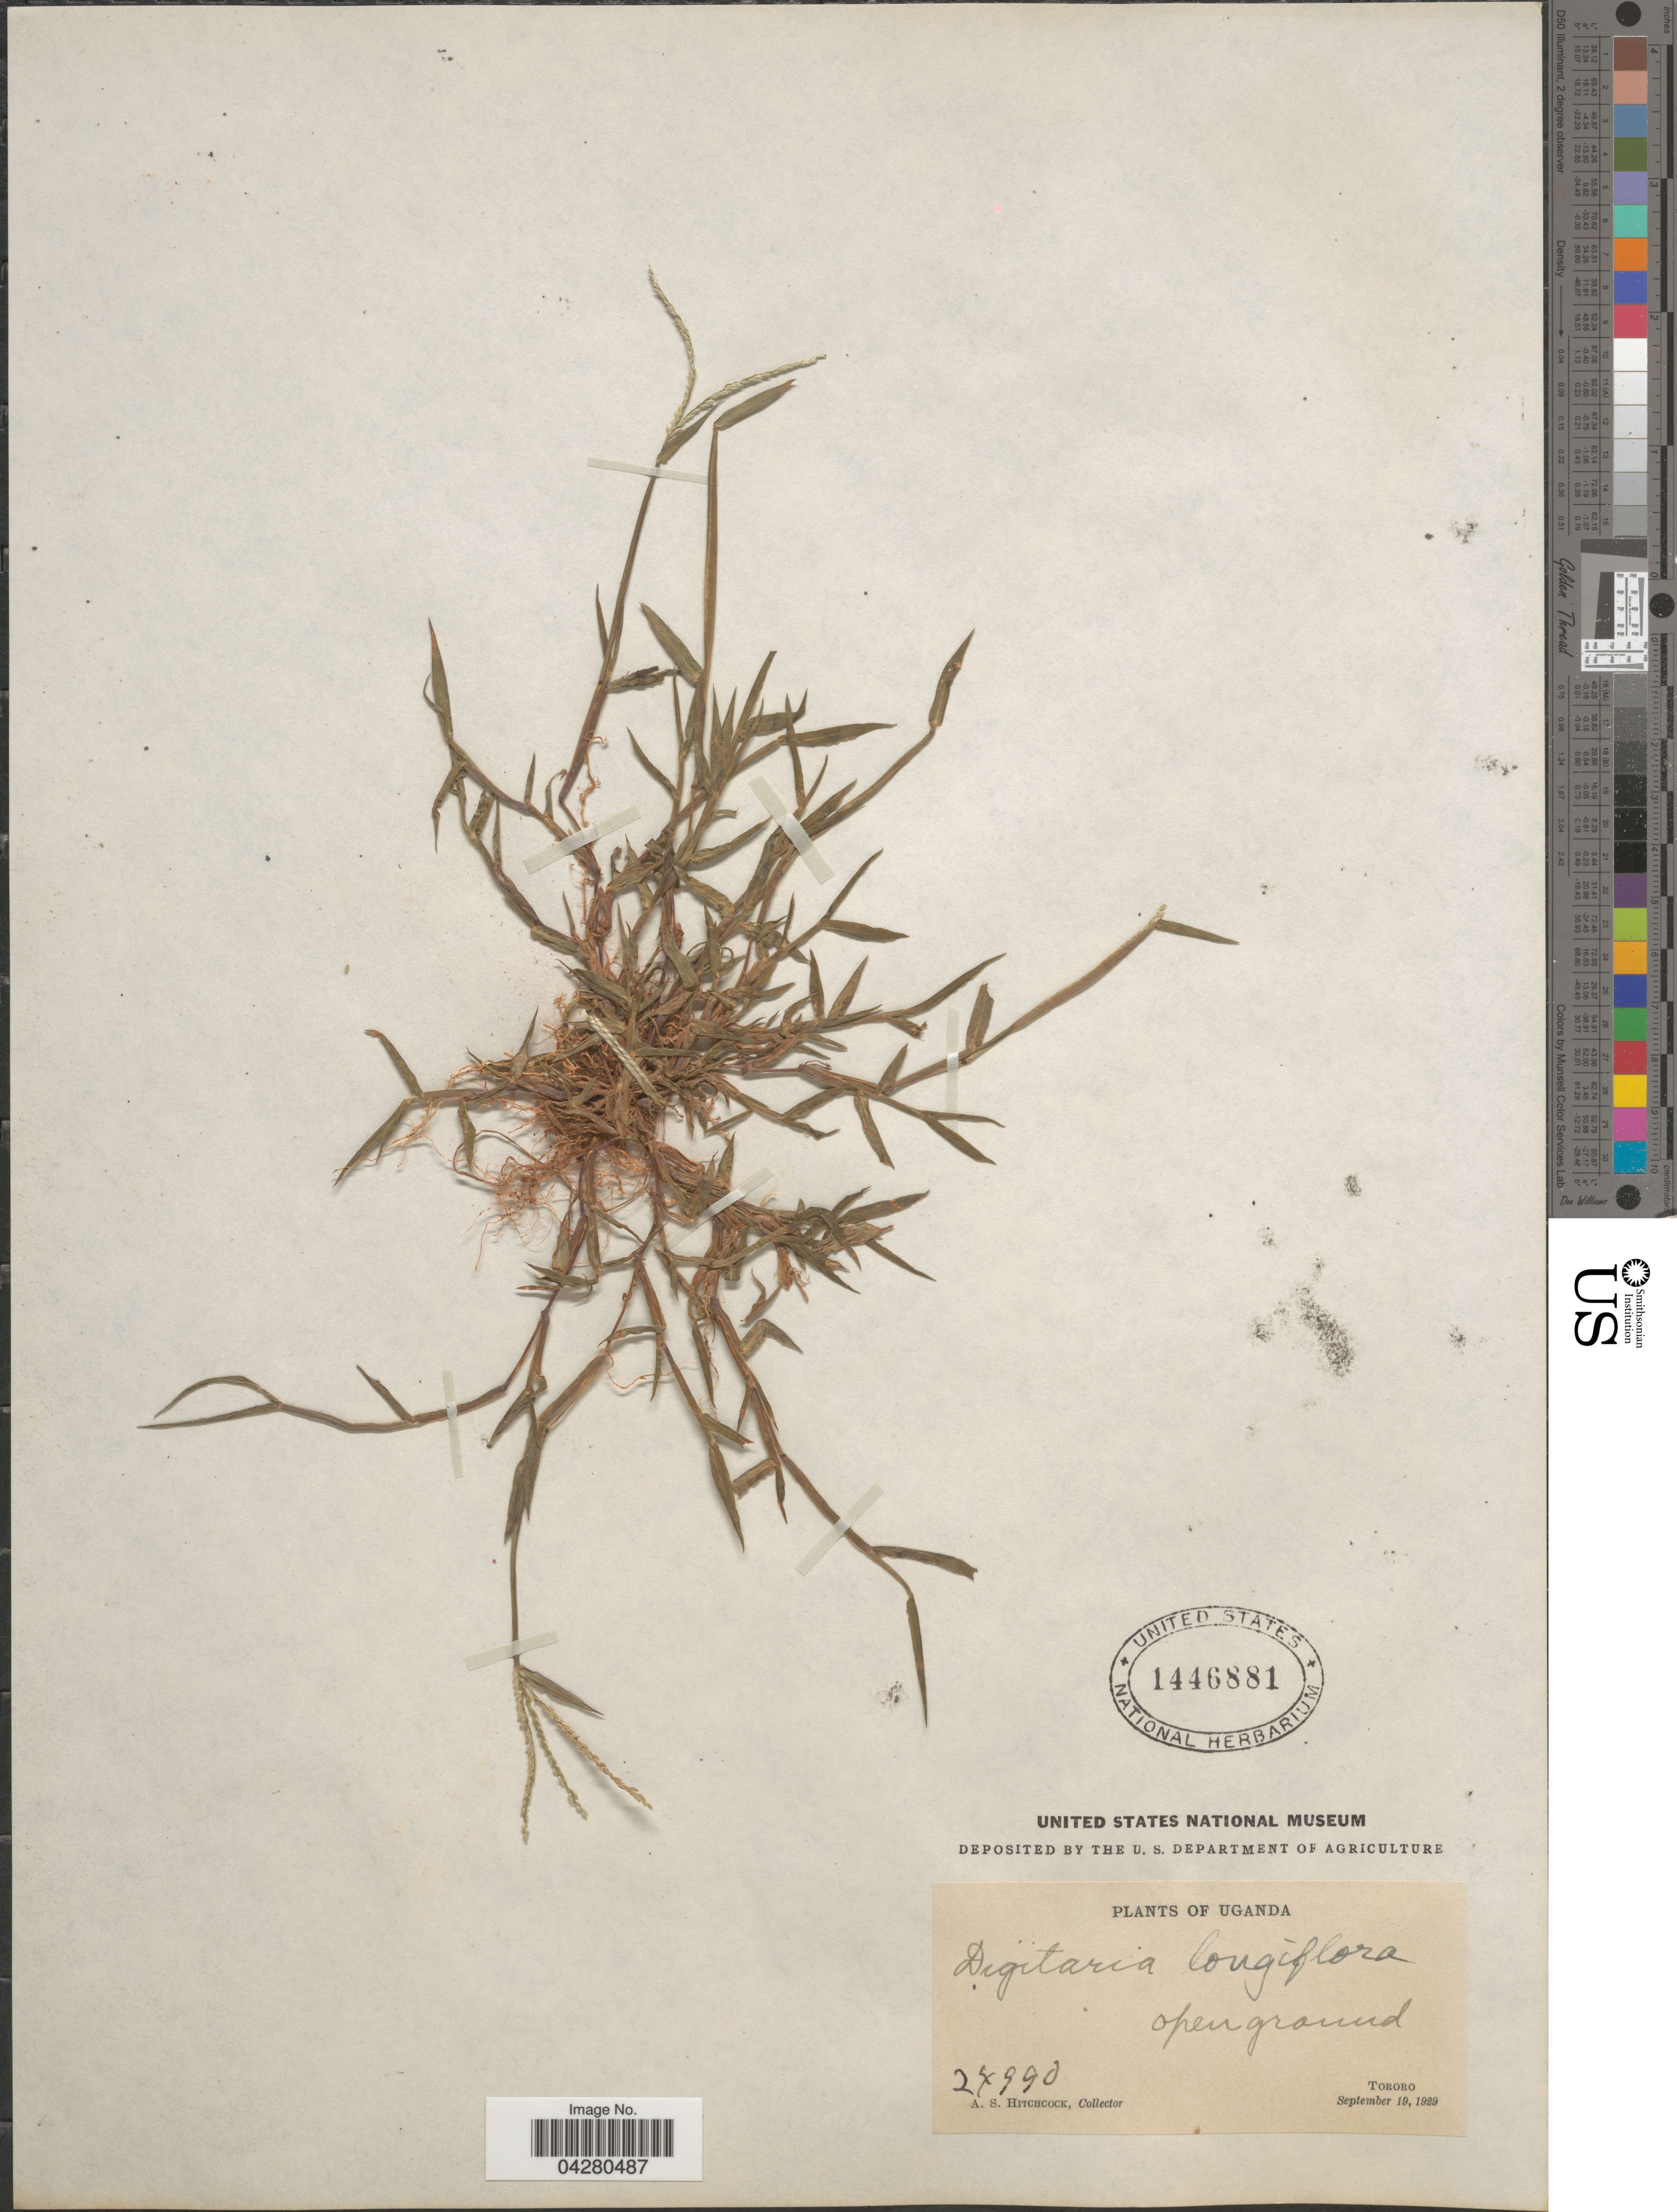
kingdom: Plantae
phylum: Tracheophyta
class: Liliopsida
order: Poales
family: Poaceae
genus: Digitaria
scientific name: Digitaria longiflora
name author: (Retz.) Pers.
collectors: A. S. Hitchcock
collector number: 24990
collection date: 1929-09-19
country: Uganda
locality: Tororo.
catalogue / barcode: US 1446881